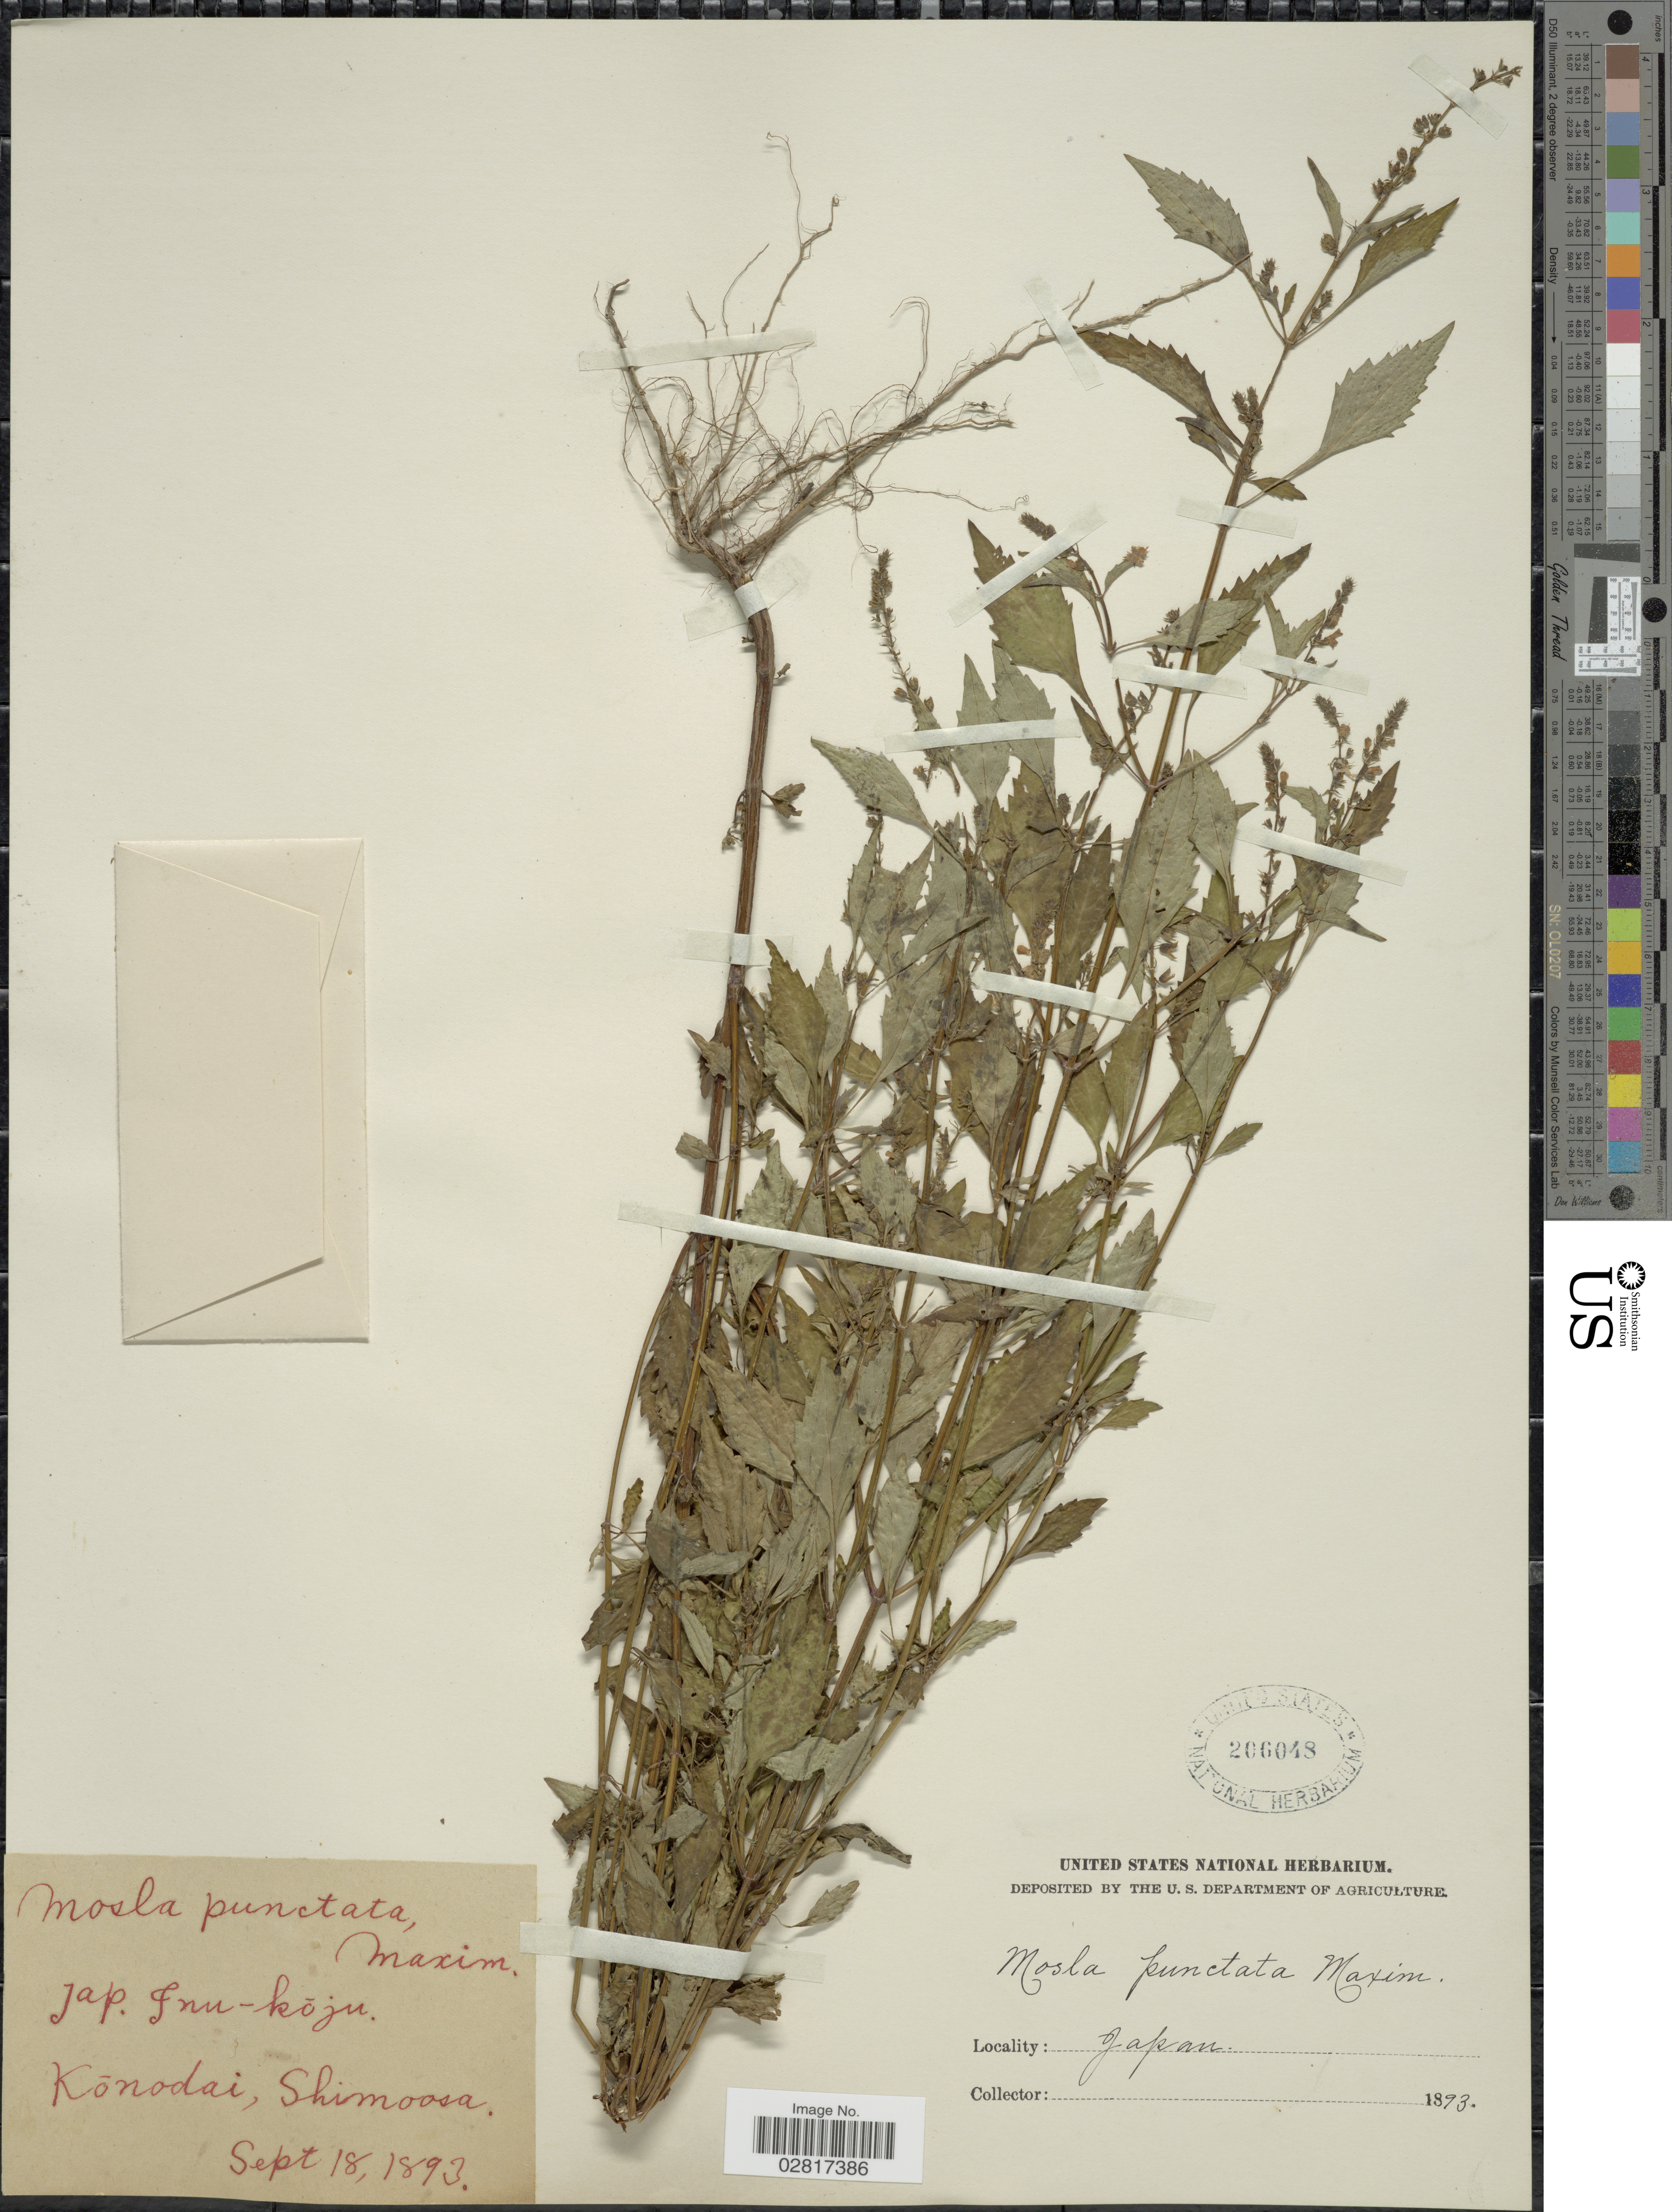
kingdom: Plantae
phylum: Tracheophyta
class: Magnoliopsida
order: Lamiales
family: Lamiaceae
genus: Mosla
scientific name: Mosla scabra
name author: (Thunb.) C.Y. Wu & H.W. Li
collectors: ex herb. United States National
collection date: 1893-09-18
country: Japan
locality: Konodai, Shimoosa.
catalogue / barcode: US 206048